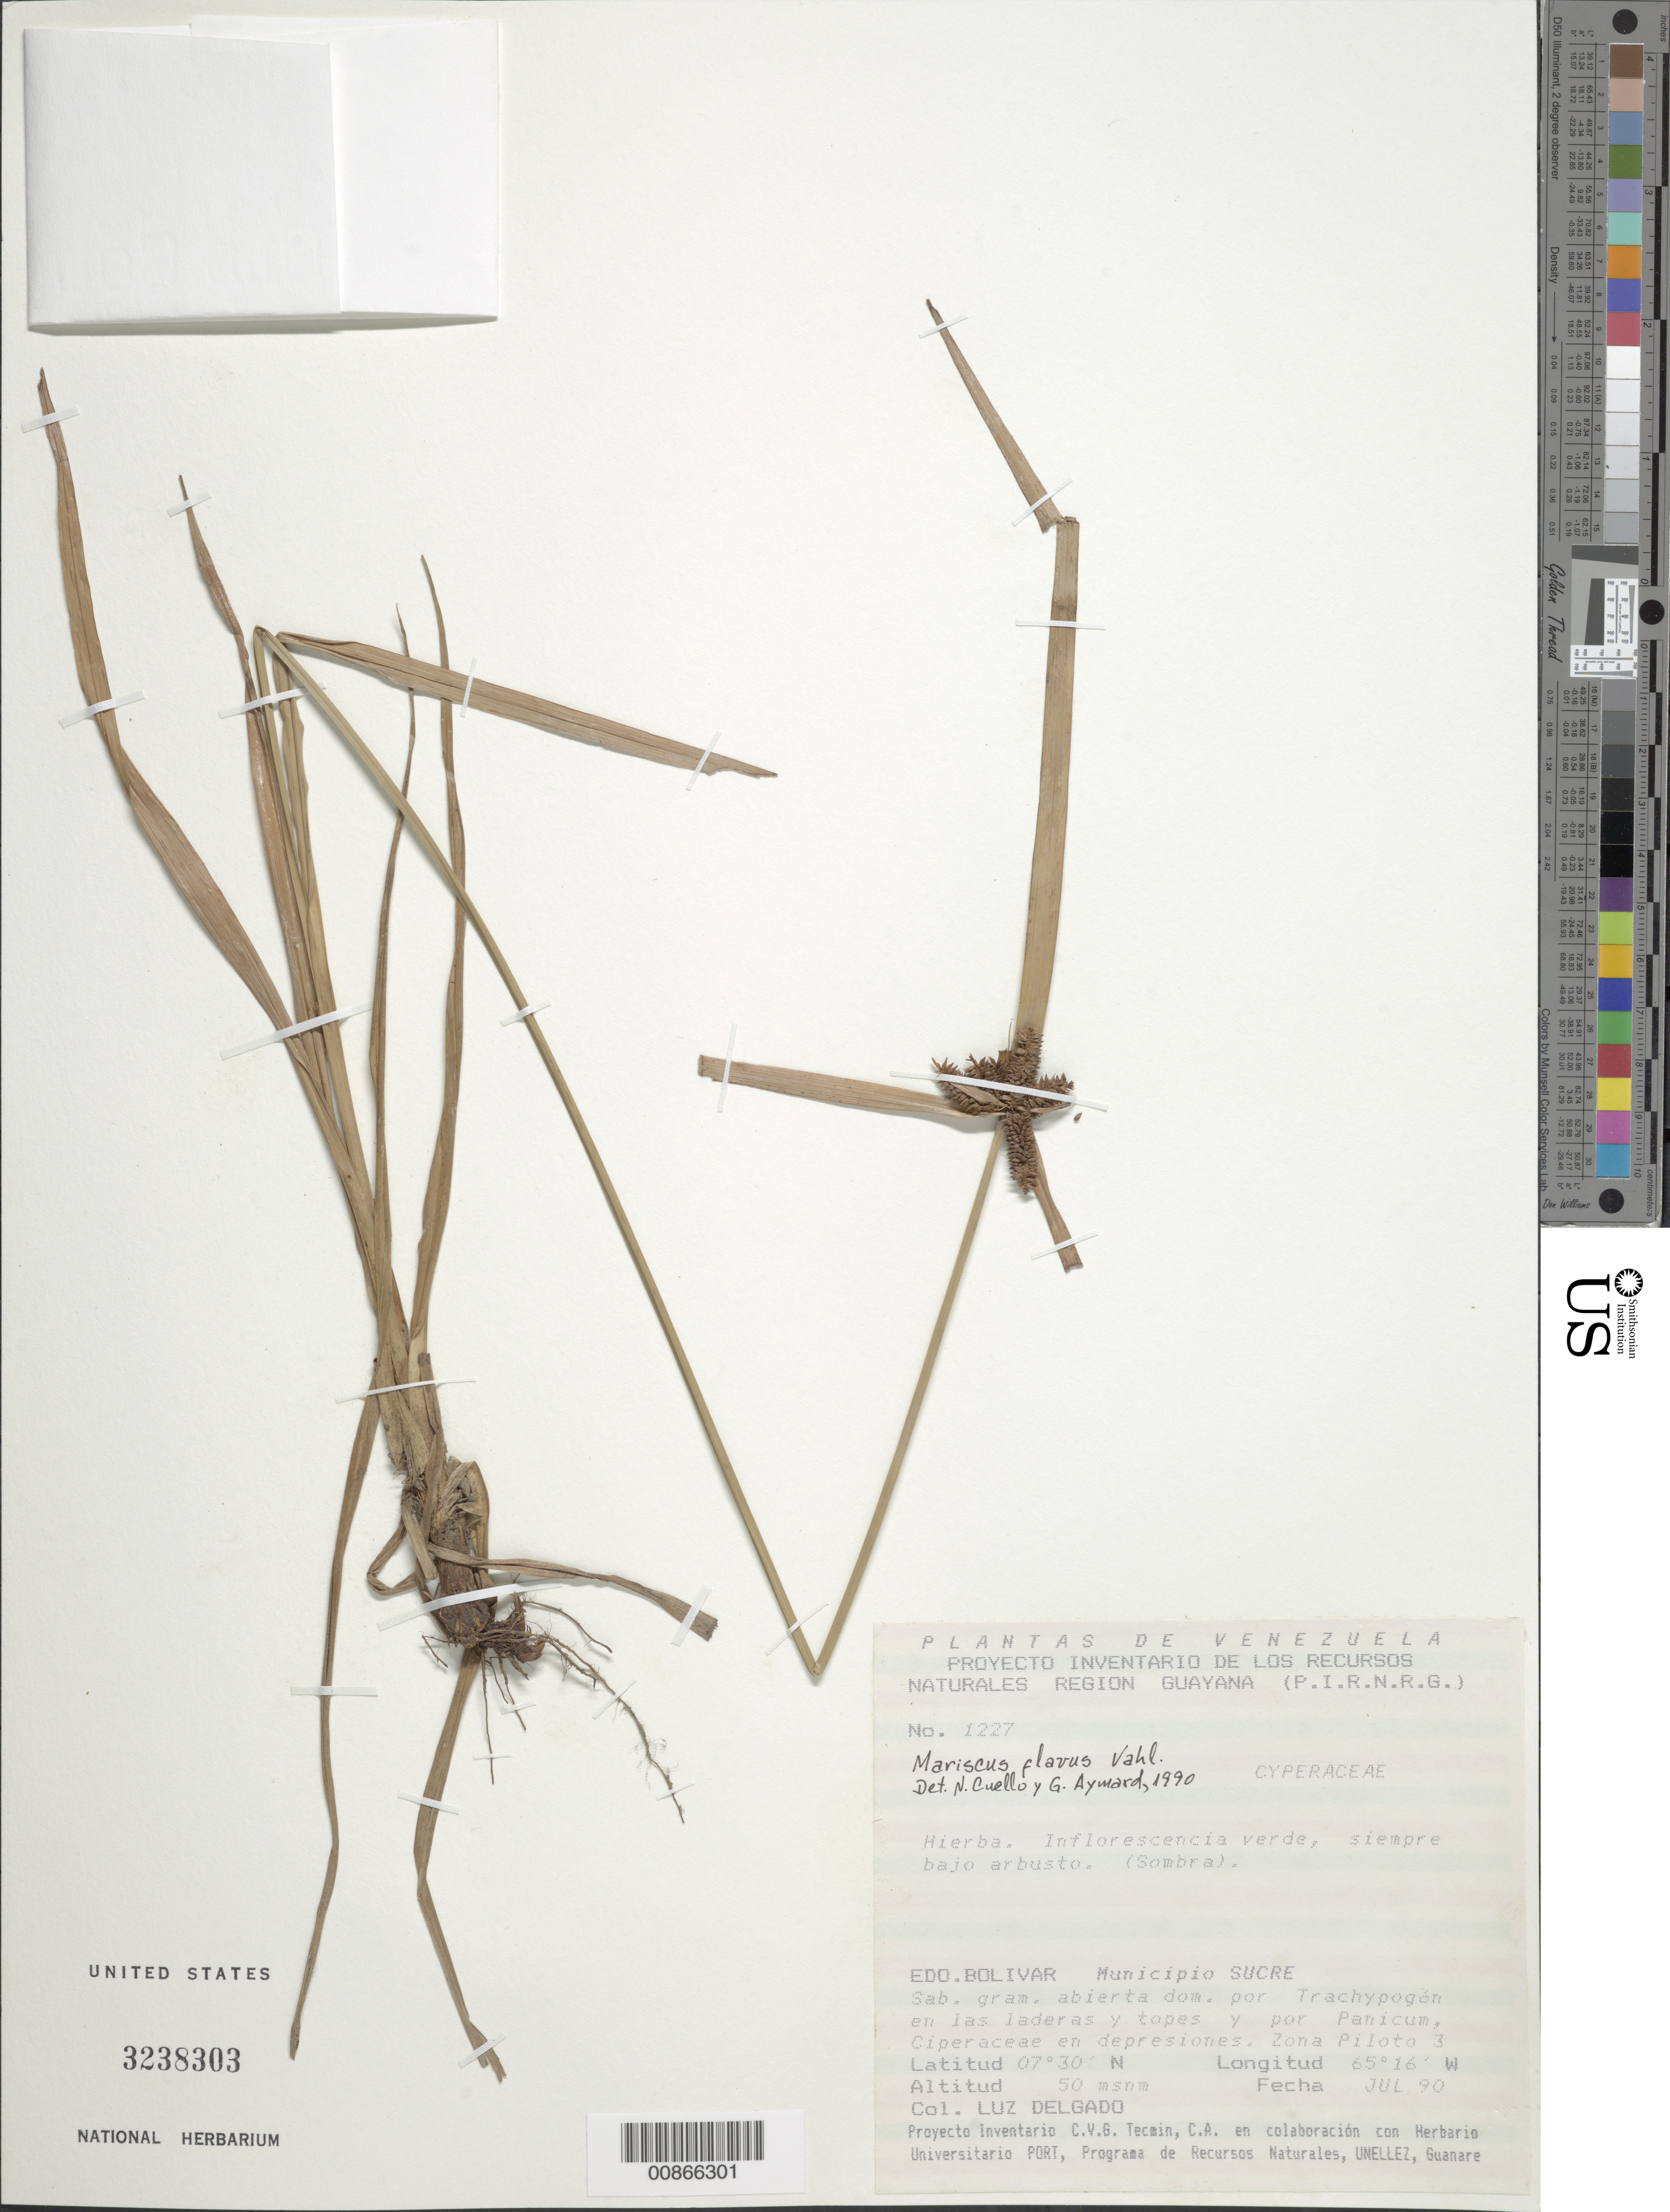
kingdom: Plantae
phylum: Tracheophyta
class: Liliopsida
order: Poales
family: Cyperaceae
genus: Cyperus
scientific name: Cyperus aggregatus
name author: (Willd.) Endl.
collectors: L. Delgado V.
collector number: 1227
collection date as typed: Jul-90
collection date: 1990-07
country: Venezuela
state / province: Bolívar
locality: Mun. Sucre, Zona Piloto 3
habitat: Sabana graminosa abierta dom. por Trachypogon en las laderas y topes y por Panicum, Ciperaceae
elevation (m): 50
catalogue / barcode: US 3238303